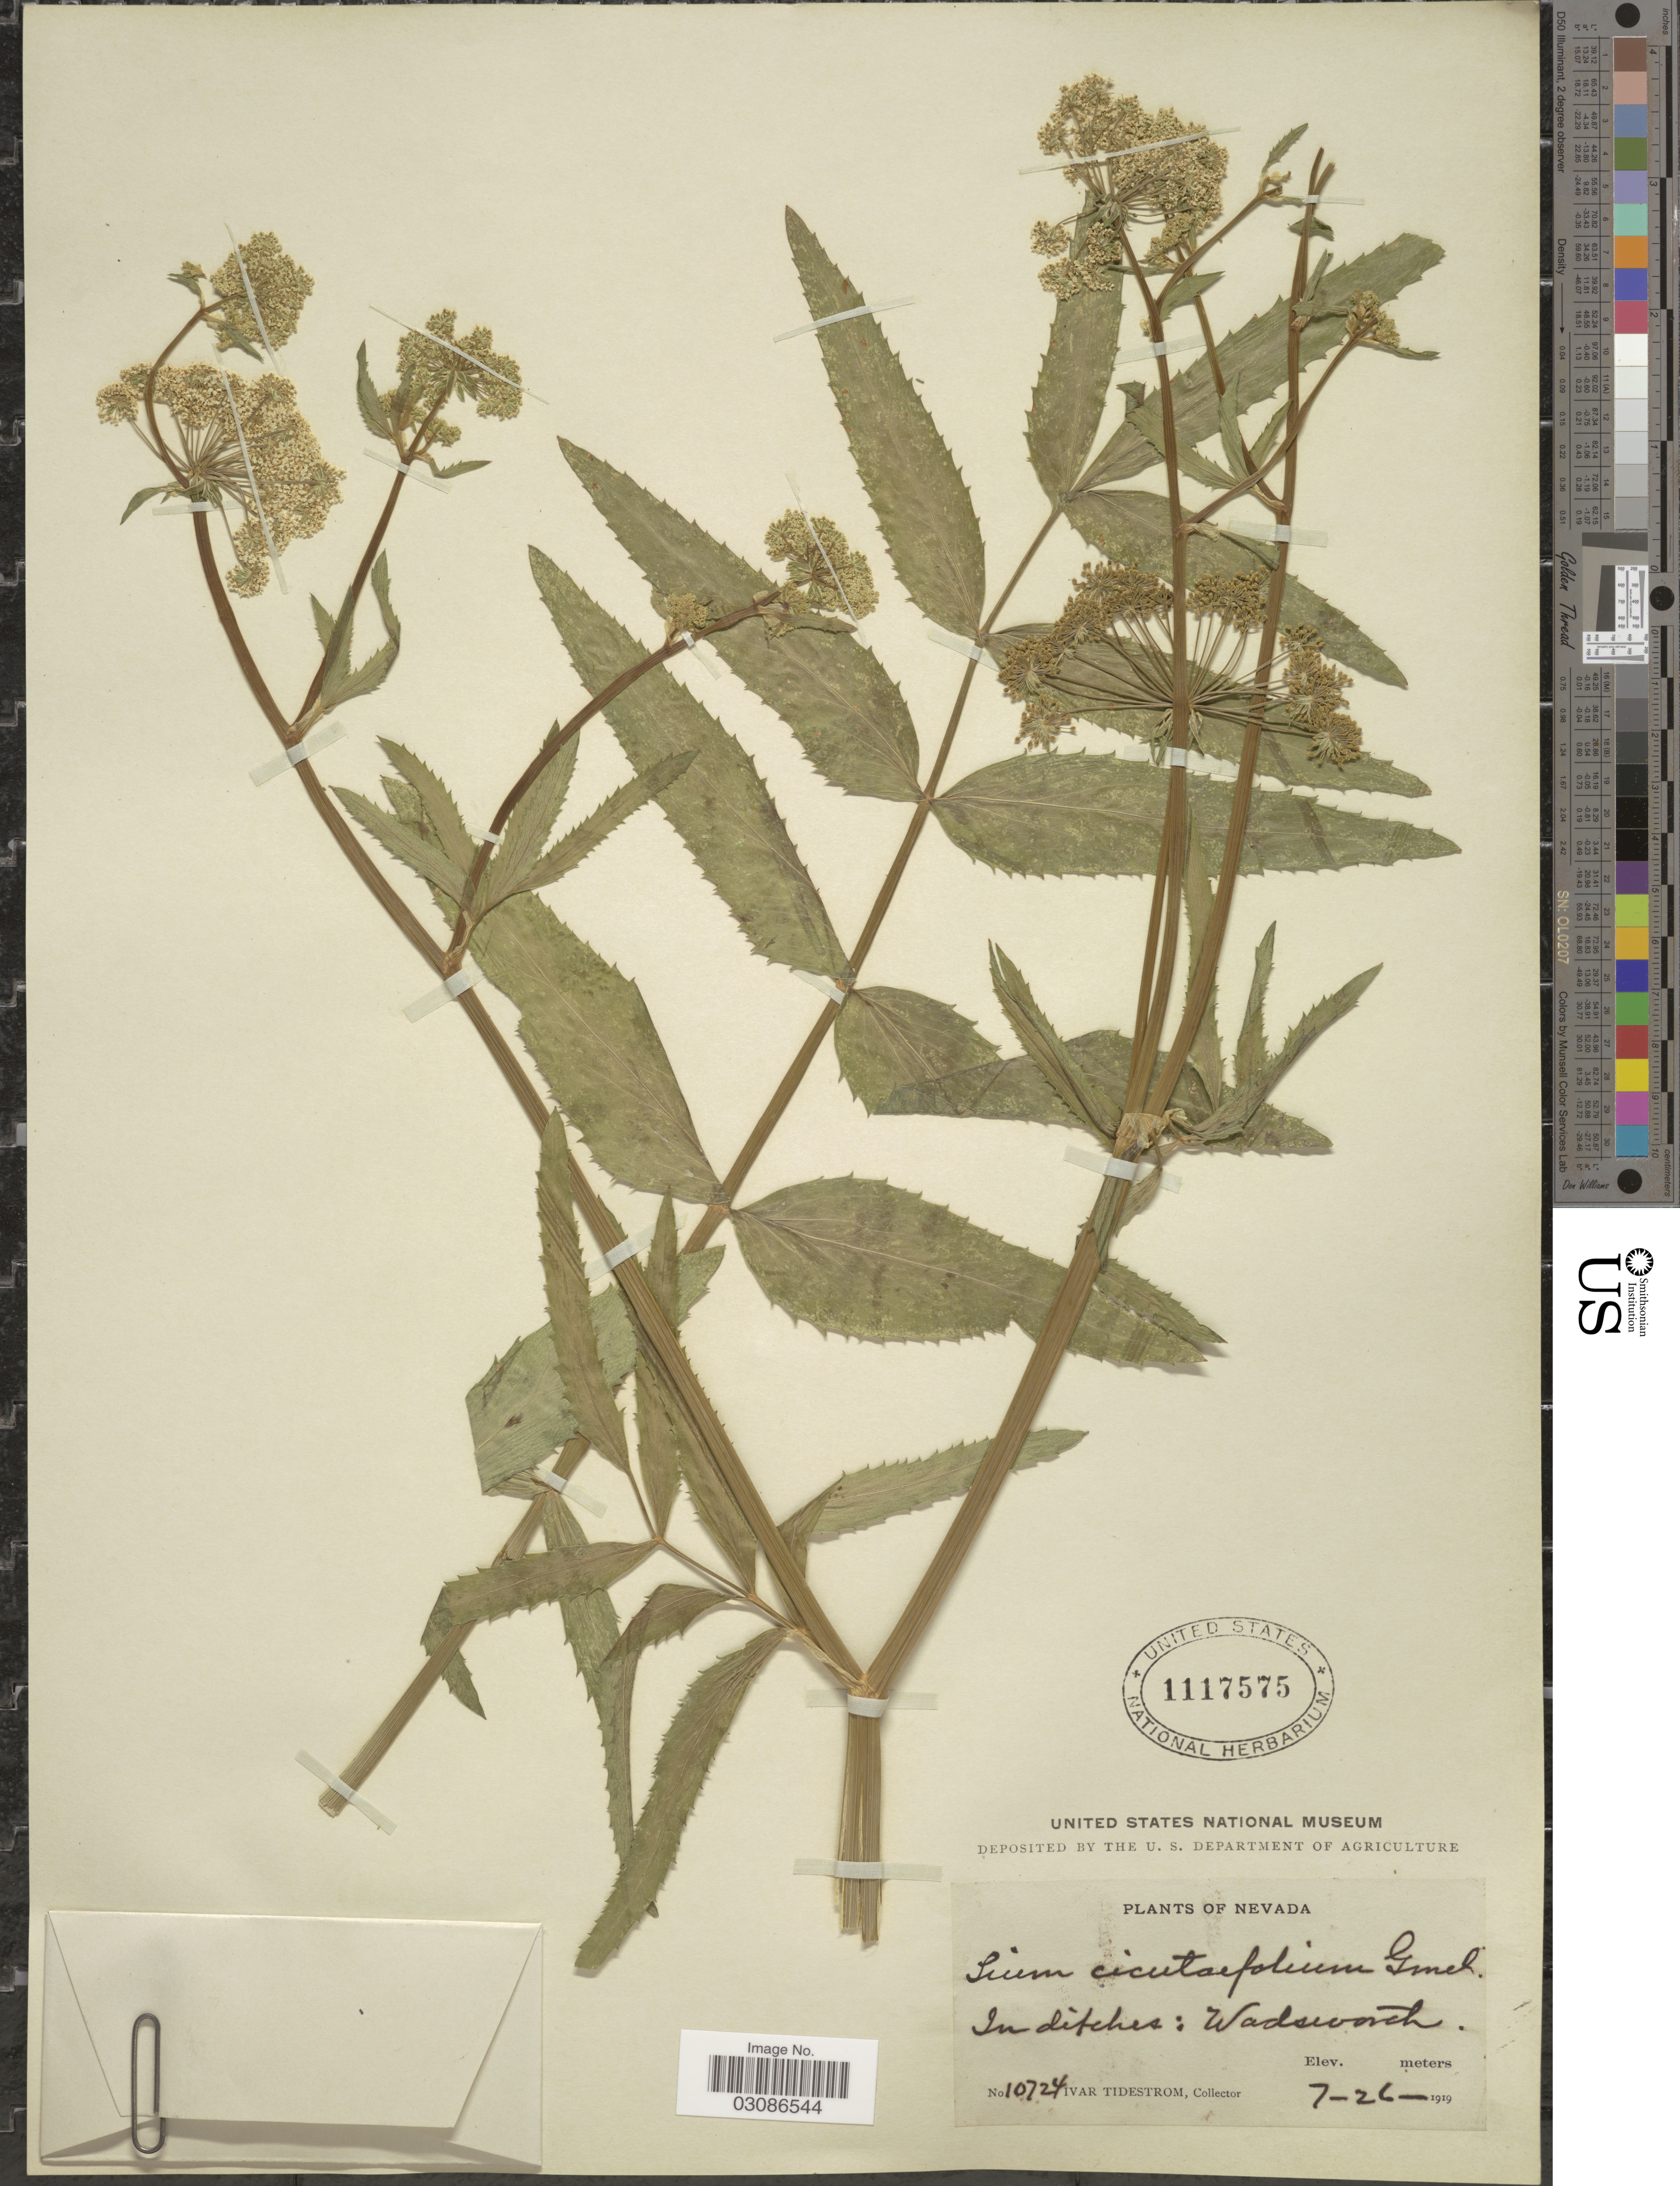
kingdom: Plantae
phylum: Tracheophyta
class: Magnoliopsida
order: Apiales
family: Apiaceae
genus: Sium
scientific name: Sium suave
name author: Walter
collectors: I. F. Tidestrom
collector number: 10724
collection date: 1919-07-26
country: United States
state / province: Nevada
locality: In ditches: Wadsworth.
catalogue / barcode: US 1117575